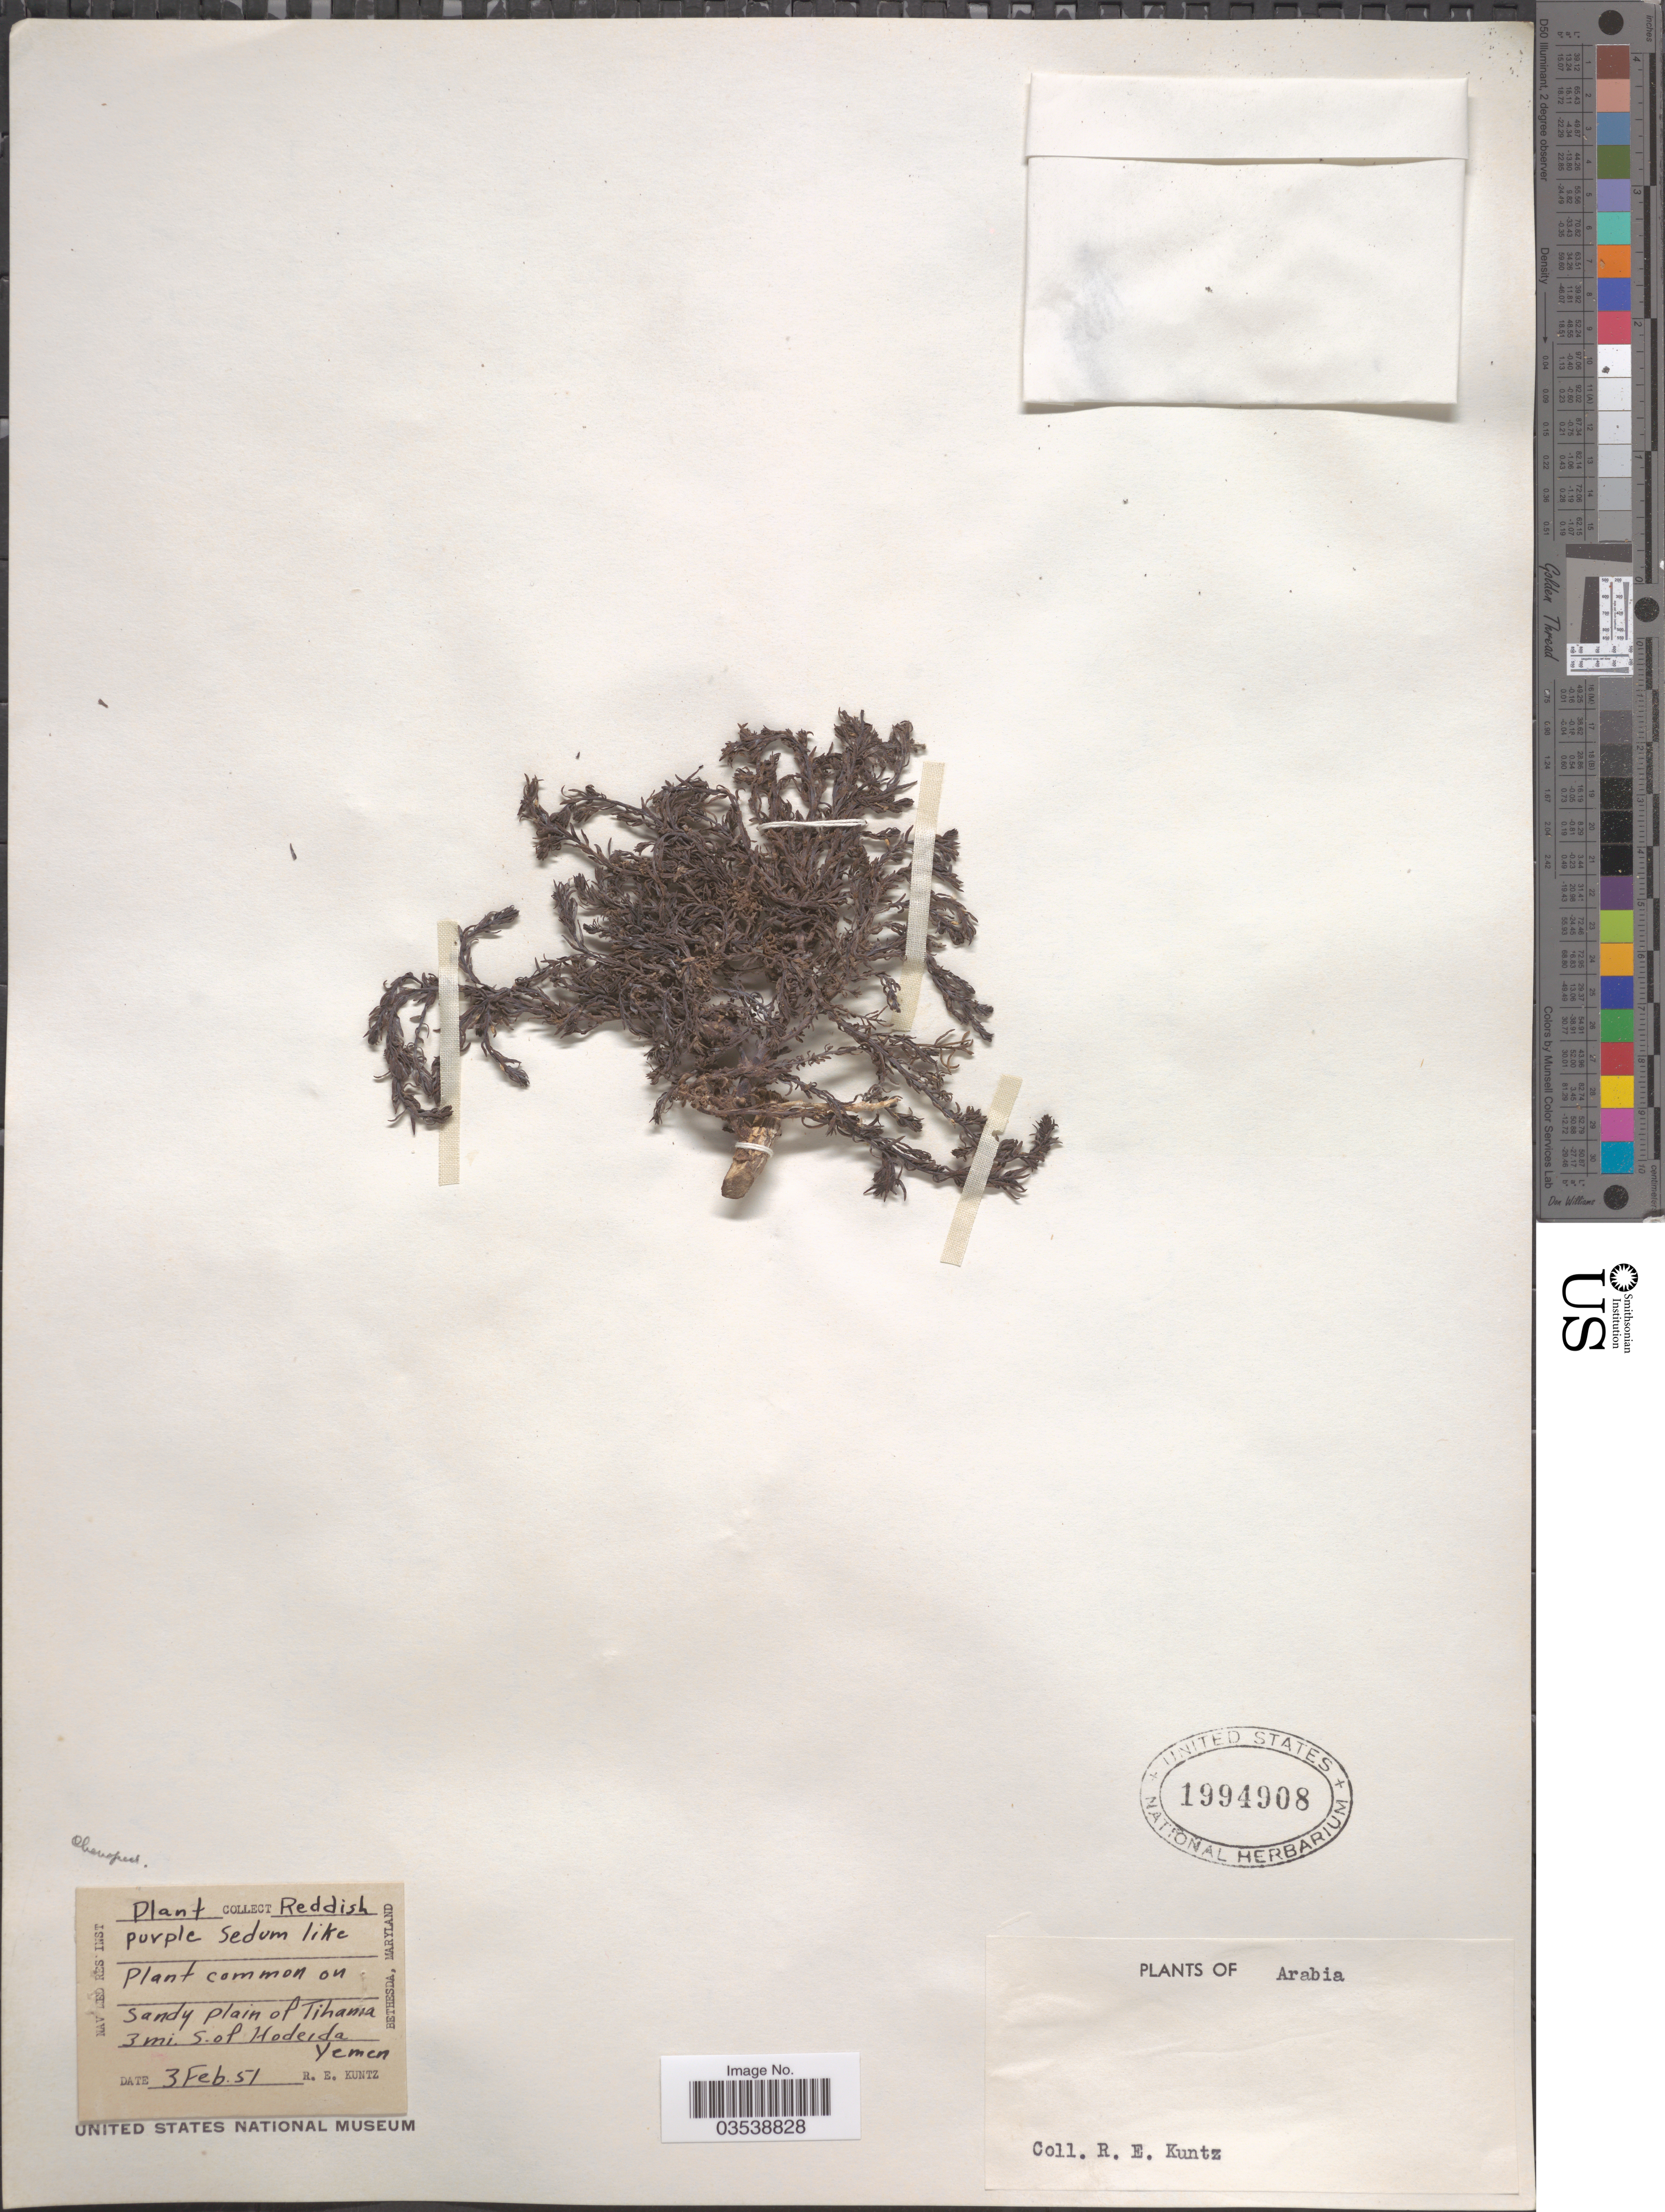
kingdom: Plantae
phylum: Tracheophyta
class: Magnoliopsida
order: Caryophyllales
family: Amaranthaceae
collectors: R. E. Kuntz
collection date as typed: Transcribed d/m/y: 3/2/51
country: Yemen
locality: Arabia. Sandy plain of Tihama 3 mi. S. of Hodeida.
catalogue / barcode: US 1994908